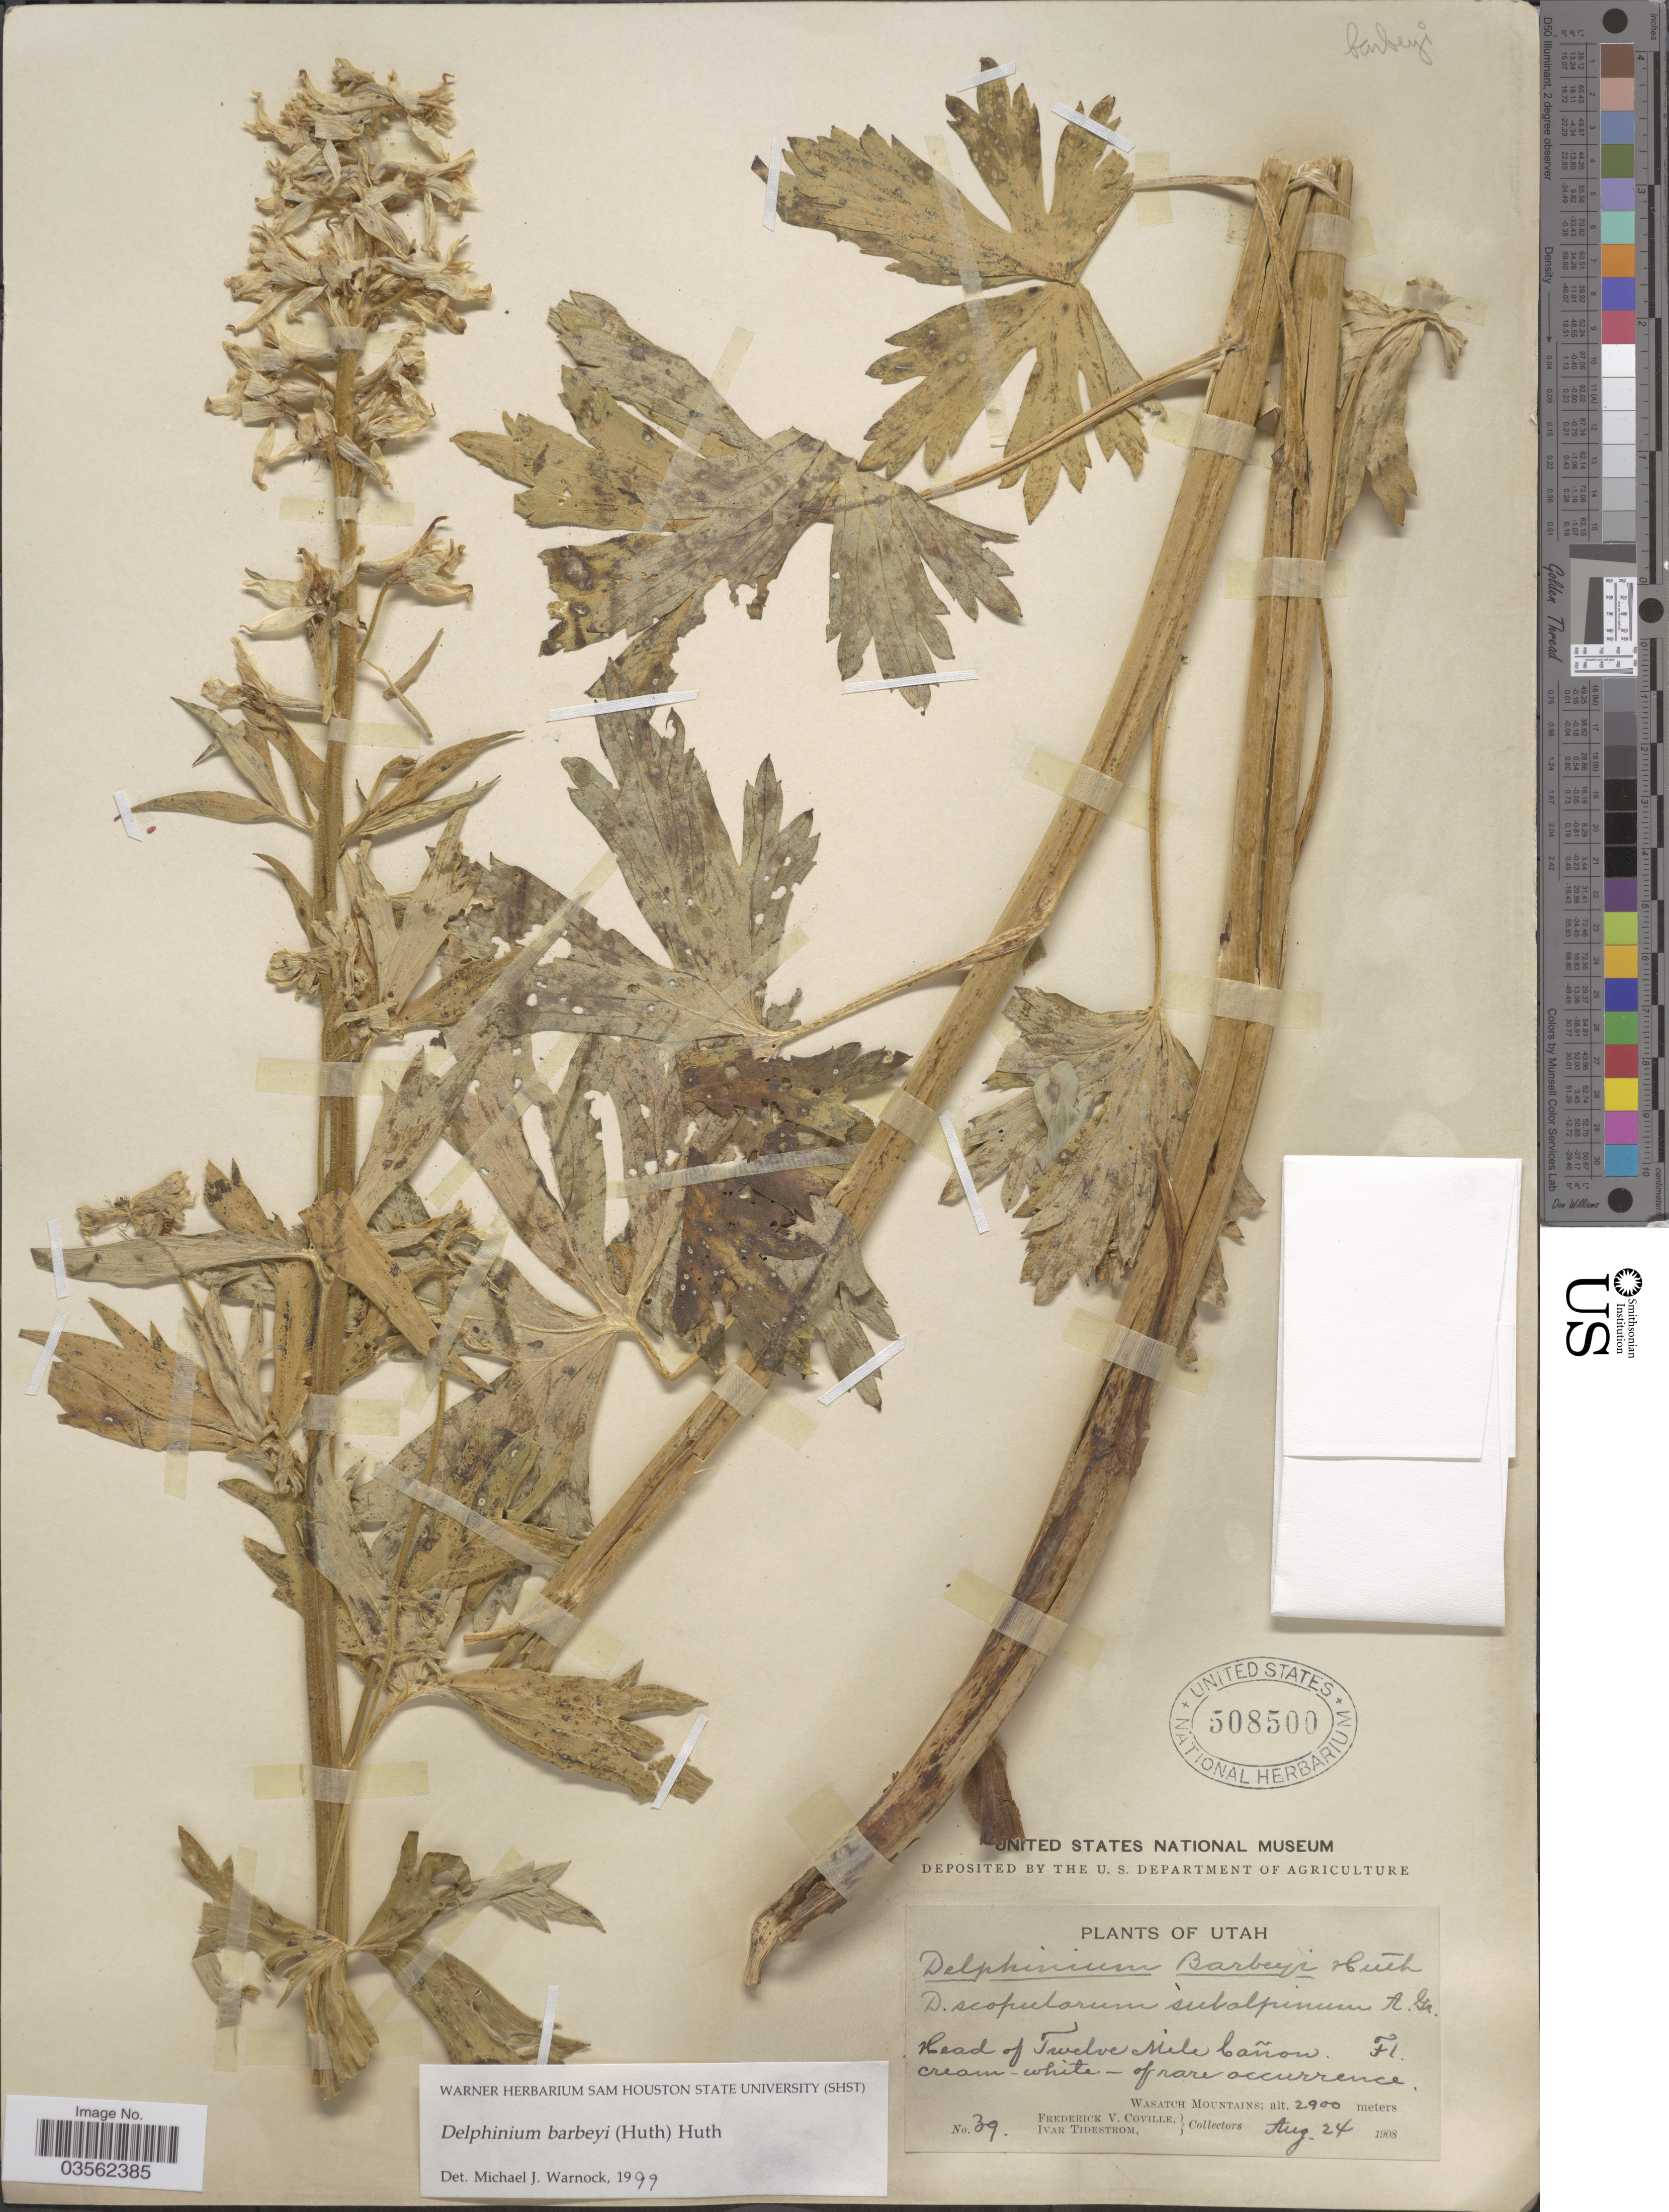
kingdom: Plantae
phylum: Tracheophyta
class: Magnoliopsida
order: Ranunculales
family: Ranunculaceae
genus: Delphinium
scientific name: Delphinium barbeyi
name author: (Huth) Huth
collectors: F. V. Coville & I. F. Tidestrom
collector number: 39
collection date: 1908-08-24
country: United States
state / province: Utah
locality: Head of Twelve Mile Cañon. Wasatch Mountains.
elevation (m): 2900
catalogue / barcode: US 508500